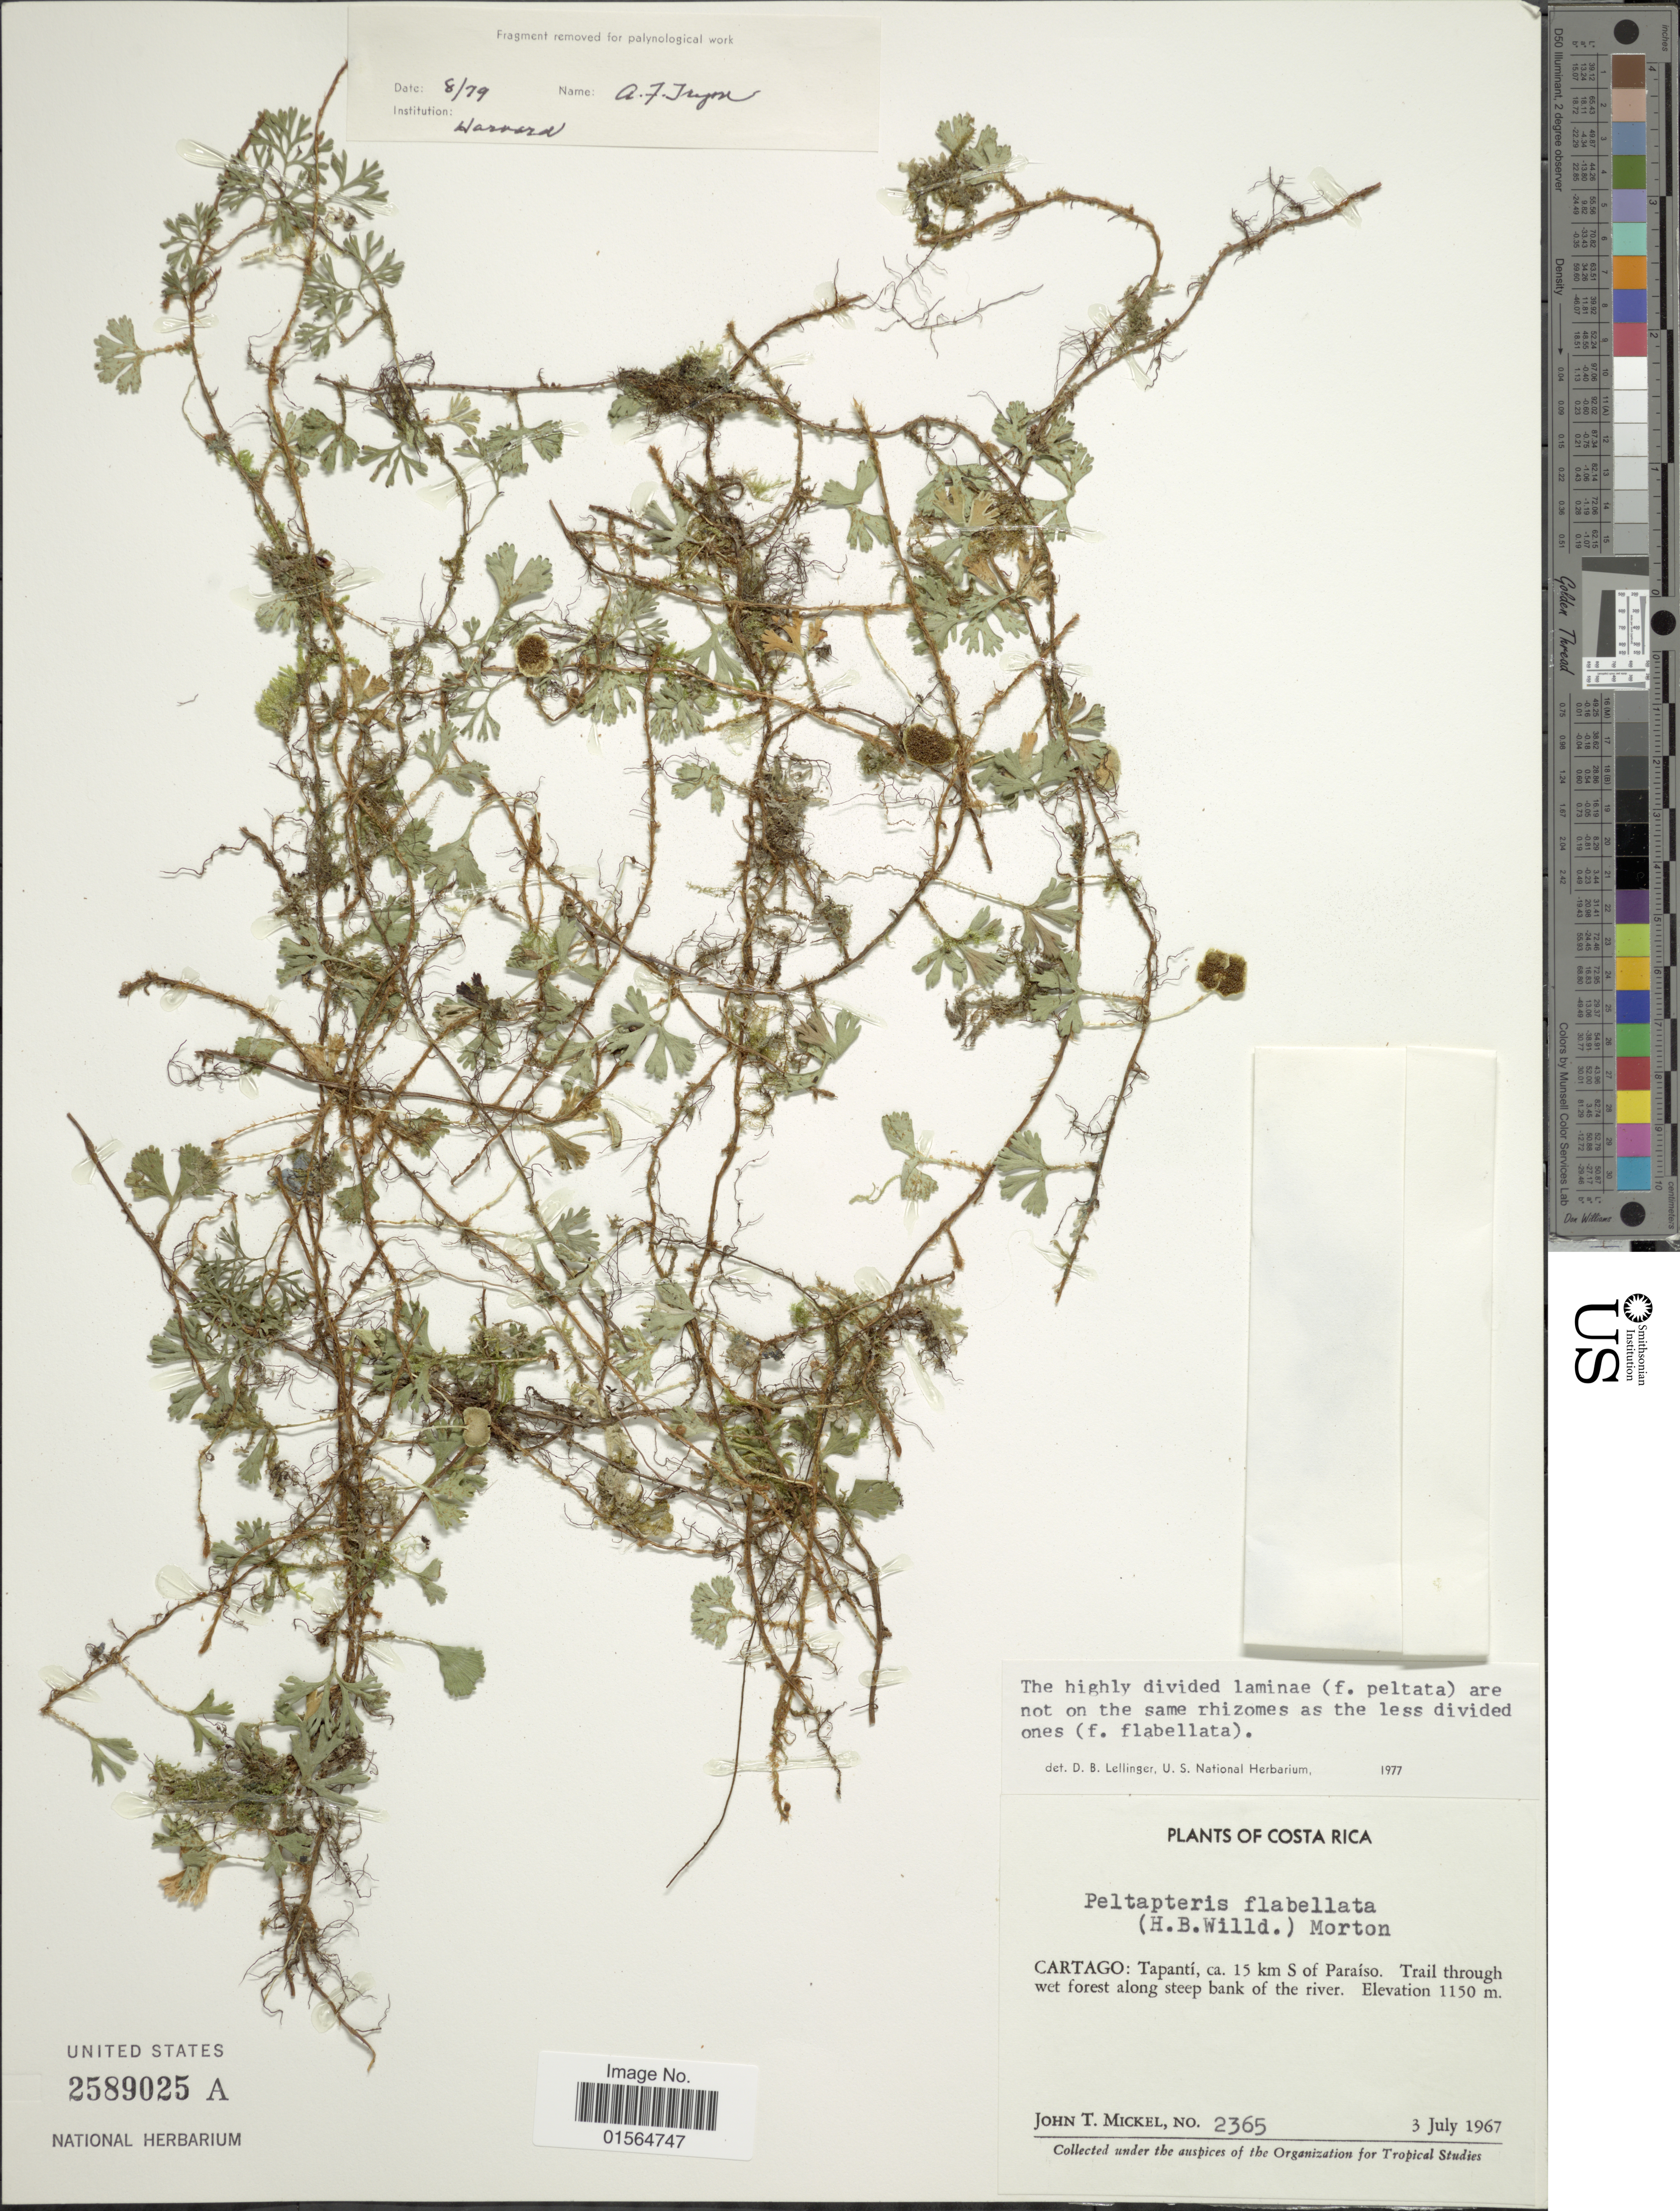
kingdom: Plantae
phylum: Tracheophyta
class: Polypodiopsida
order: Polypodiales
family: Dryopteridaceae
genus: Elaphoglossum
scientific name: Elaphoglossum peltatum f. potentillifolium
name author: (Christ) Mickel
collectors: J. T. Mickel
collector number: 2365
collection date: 1967-07-03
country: Costa Rica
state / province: Cartago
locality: Tapanti, ca. 15 km S of Paraiso. Trail through wet forest along steep bank of the river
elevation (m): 1150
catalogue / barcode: US 2589025A